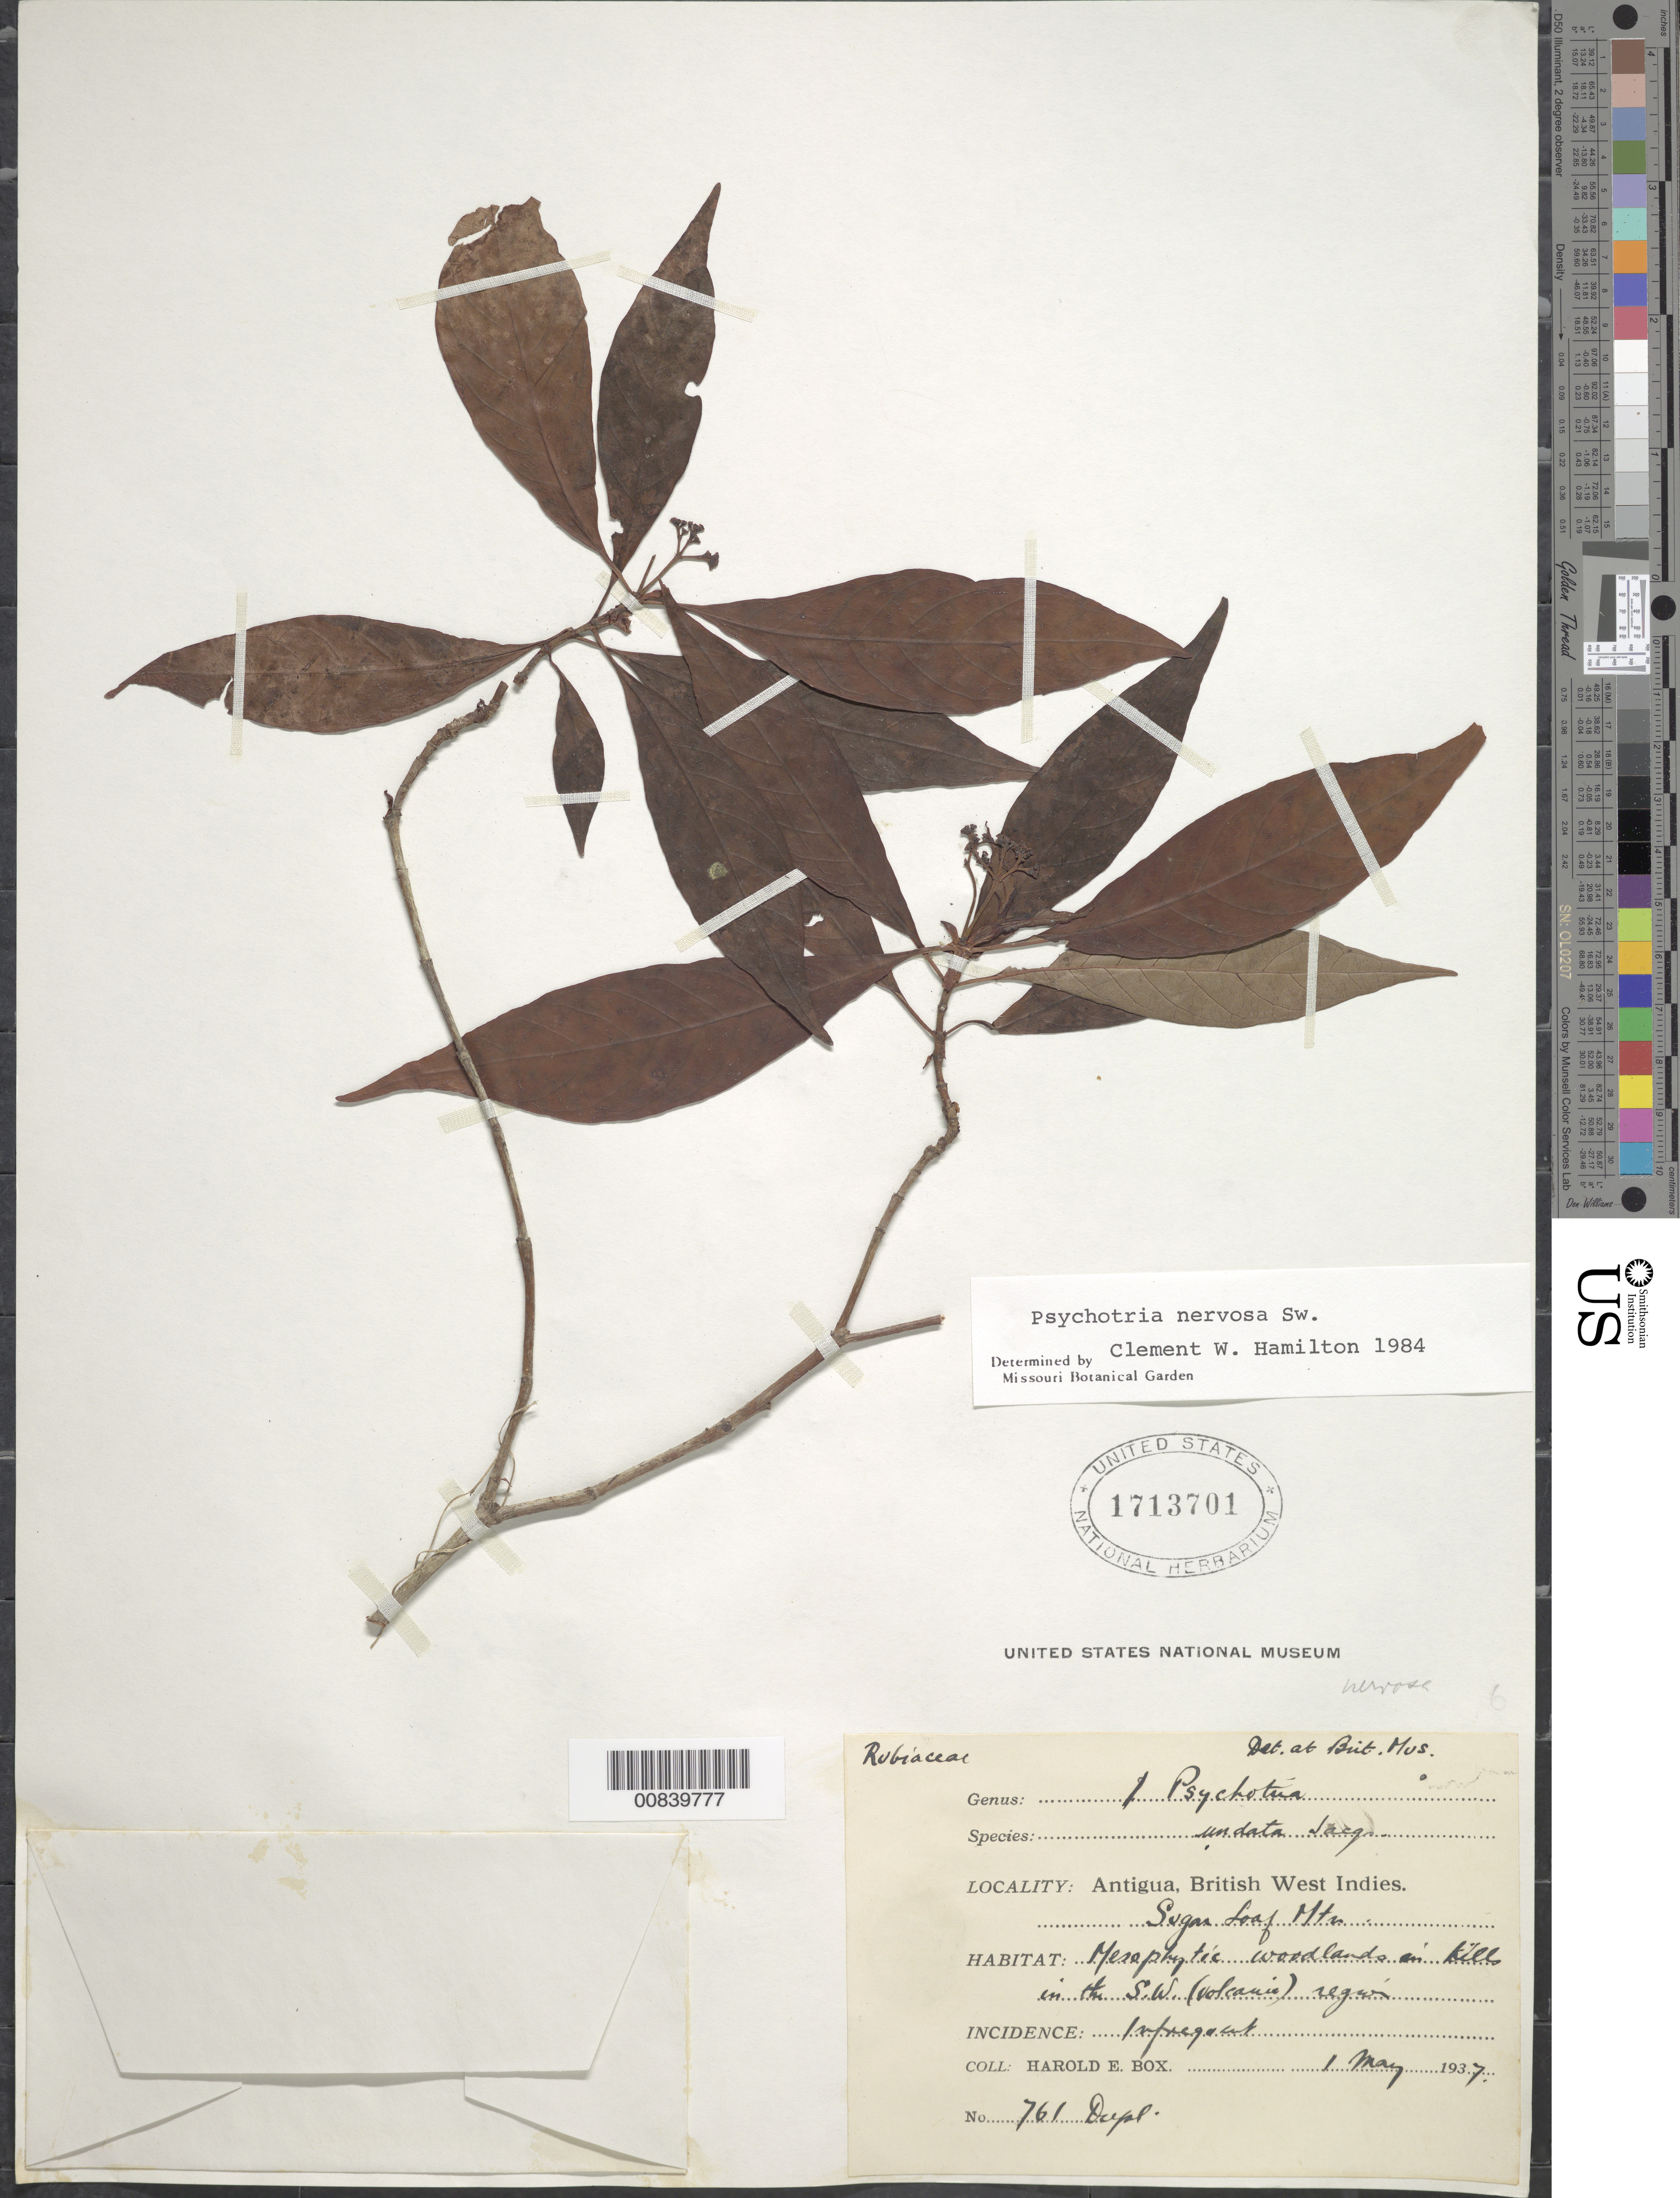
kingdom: Plantae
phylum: Tracheophyta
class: Magnoliopsida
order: Gentianales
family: Rubiaceae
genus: Psychotria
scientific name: Psychotria nervosa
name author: Sw.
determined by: Hamilton, C. W.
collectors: H. E. Box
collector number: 761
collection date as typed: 01 May 1937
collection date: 1937-05-01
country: Antigua and Barbuda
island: Leeward Is.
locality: Sugar Loaf Mts. SW (volcanic) region.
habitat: Mesophytic woodlands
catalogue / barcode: US 1713701